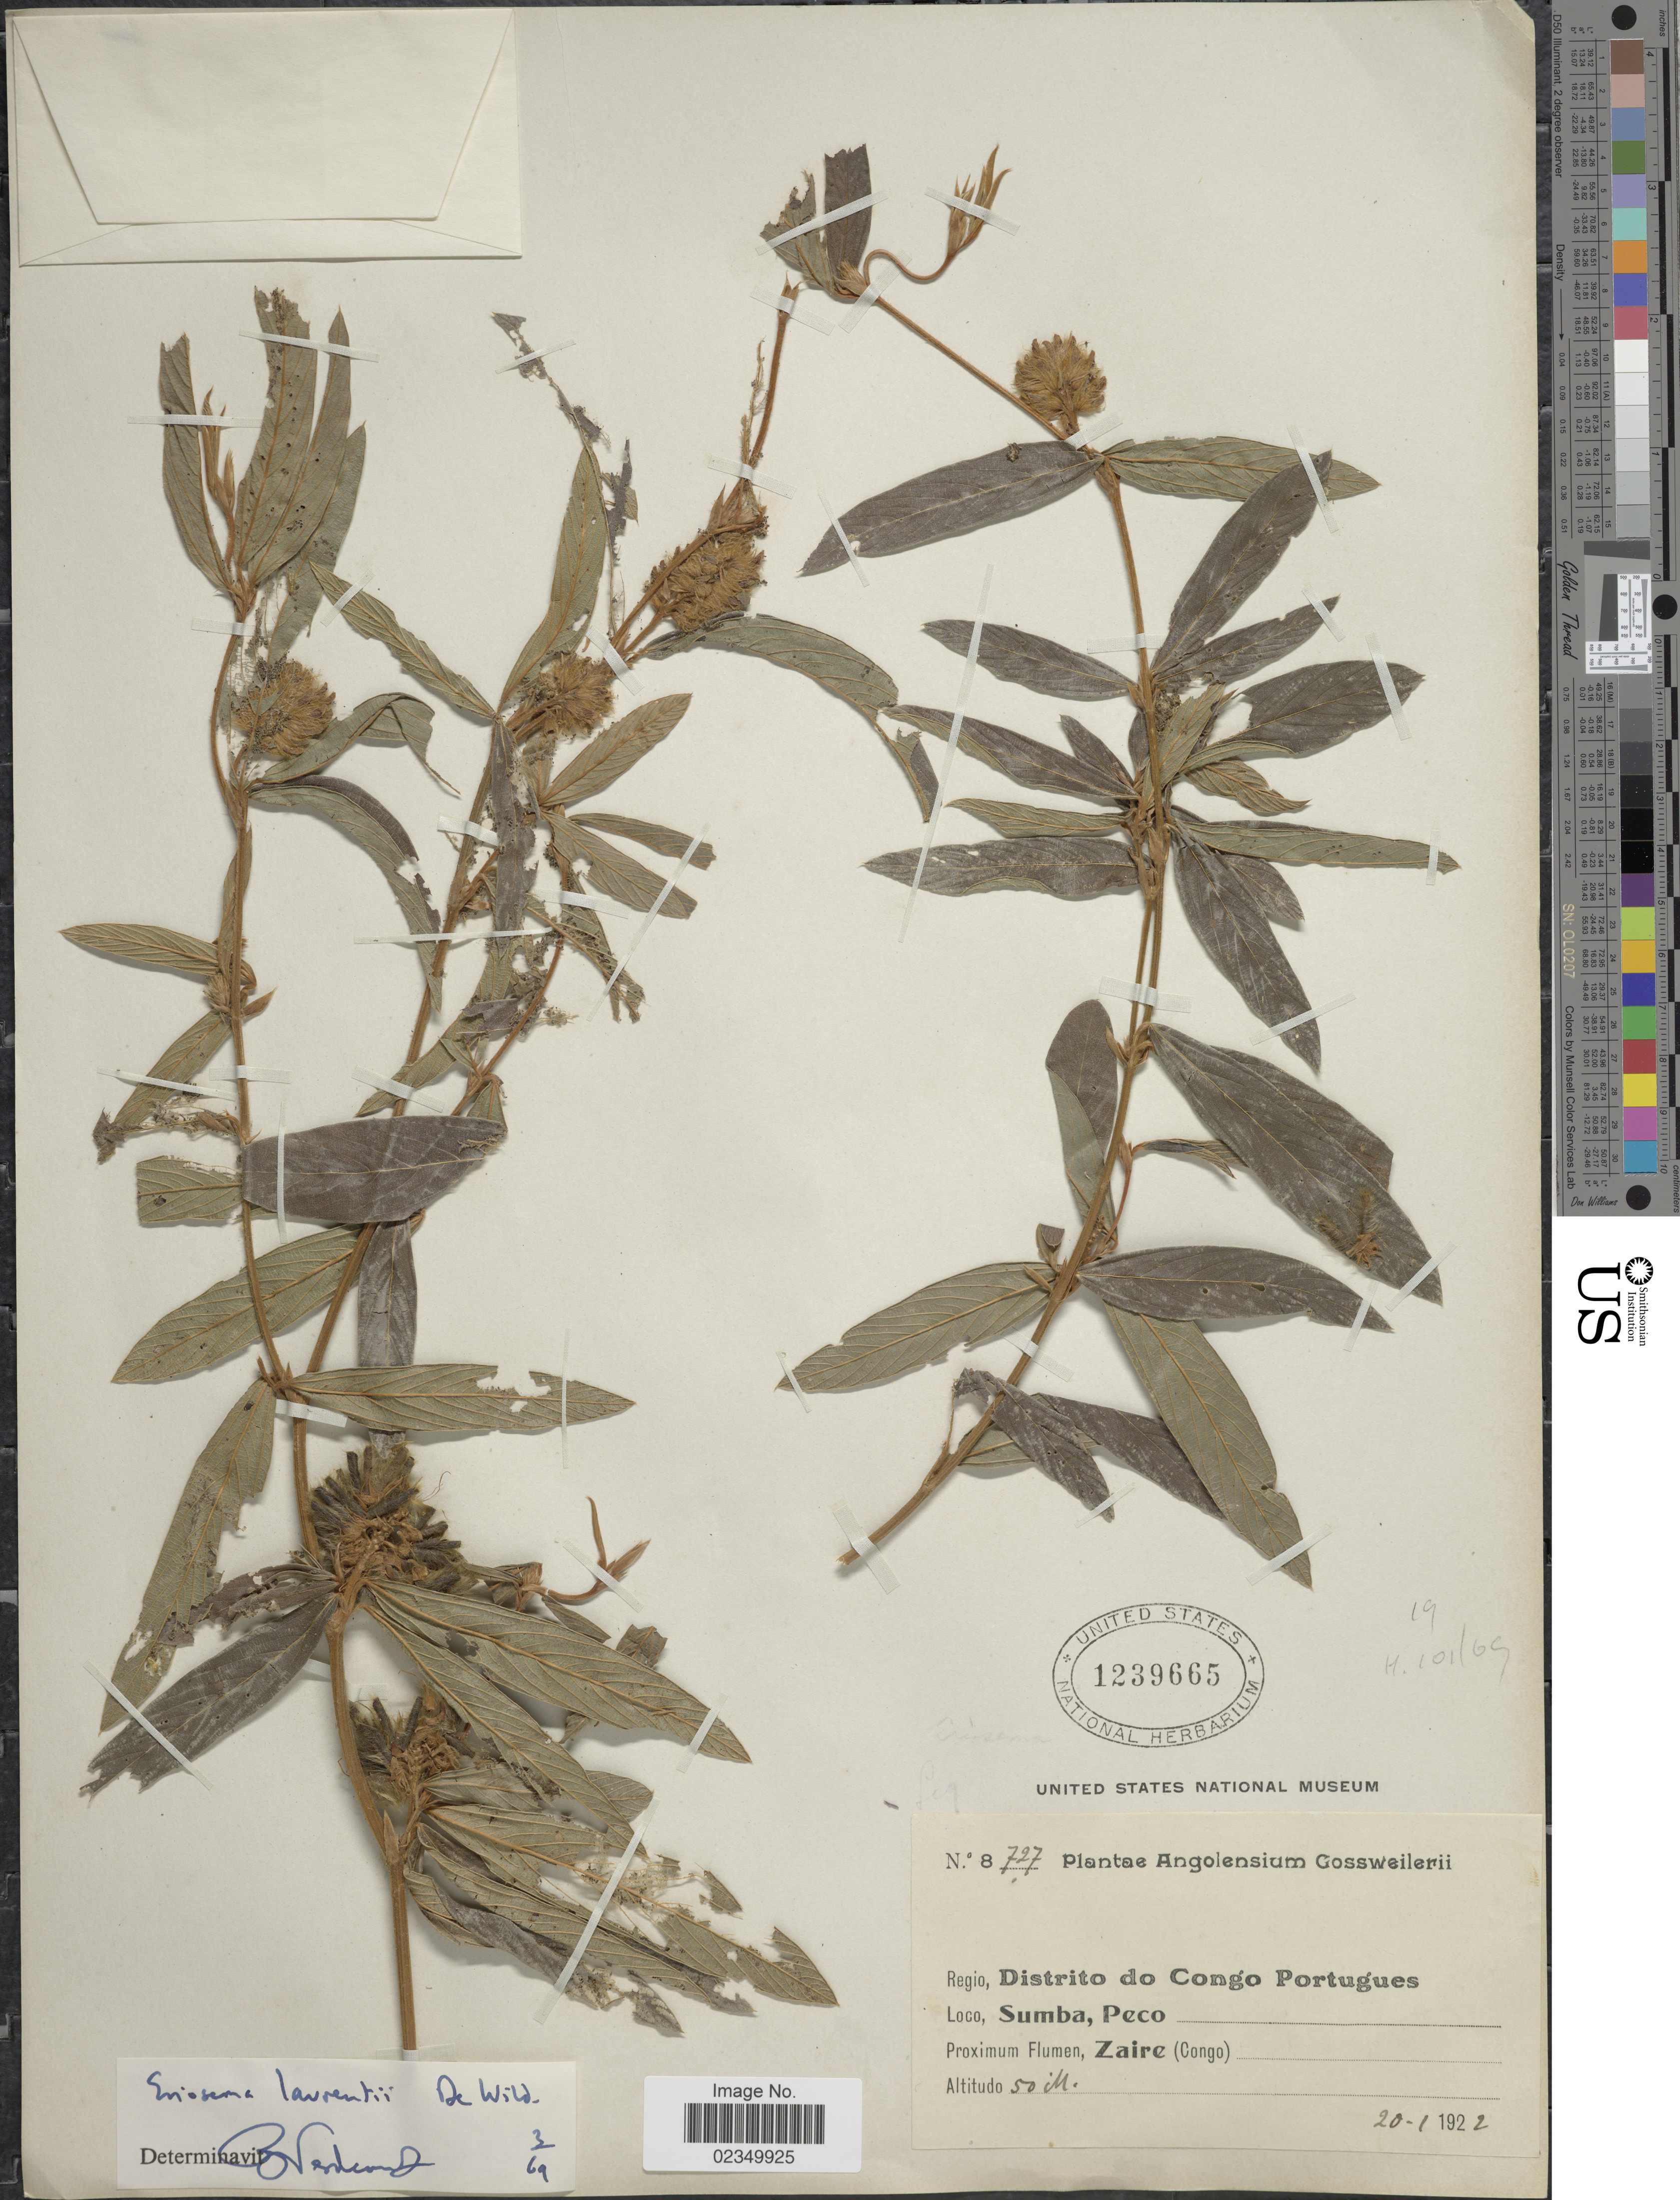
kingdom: Plantae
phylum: Tracheophyta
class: Magnoliopsida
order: Fabales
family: Fabaceae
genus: Eriosema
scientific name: Eriosema laurentii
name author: De Wild.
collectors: -. Gossweiler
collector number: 8727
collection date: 1922-01-20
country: Angola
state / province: Zaire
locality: Distrito do Congo Portugues, Sumba, Peco, Zaire (Congo)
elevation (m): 50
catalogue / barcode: US 1239665